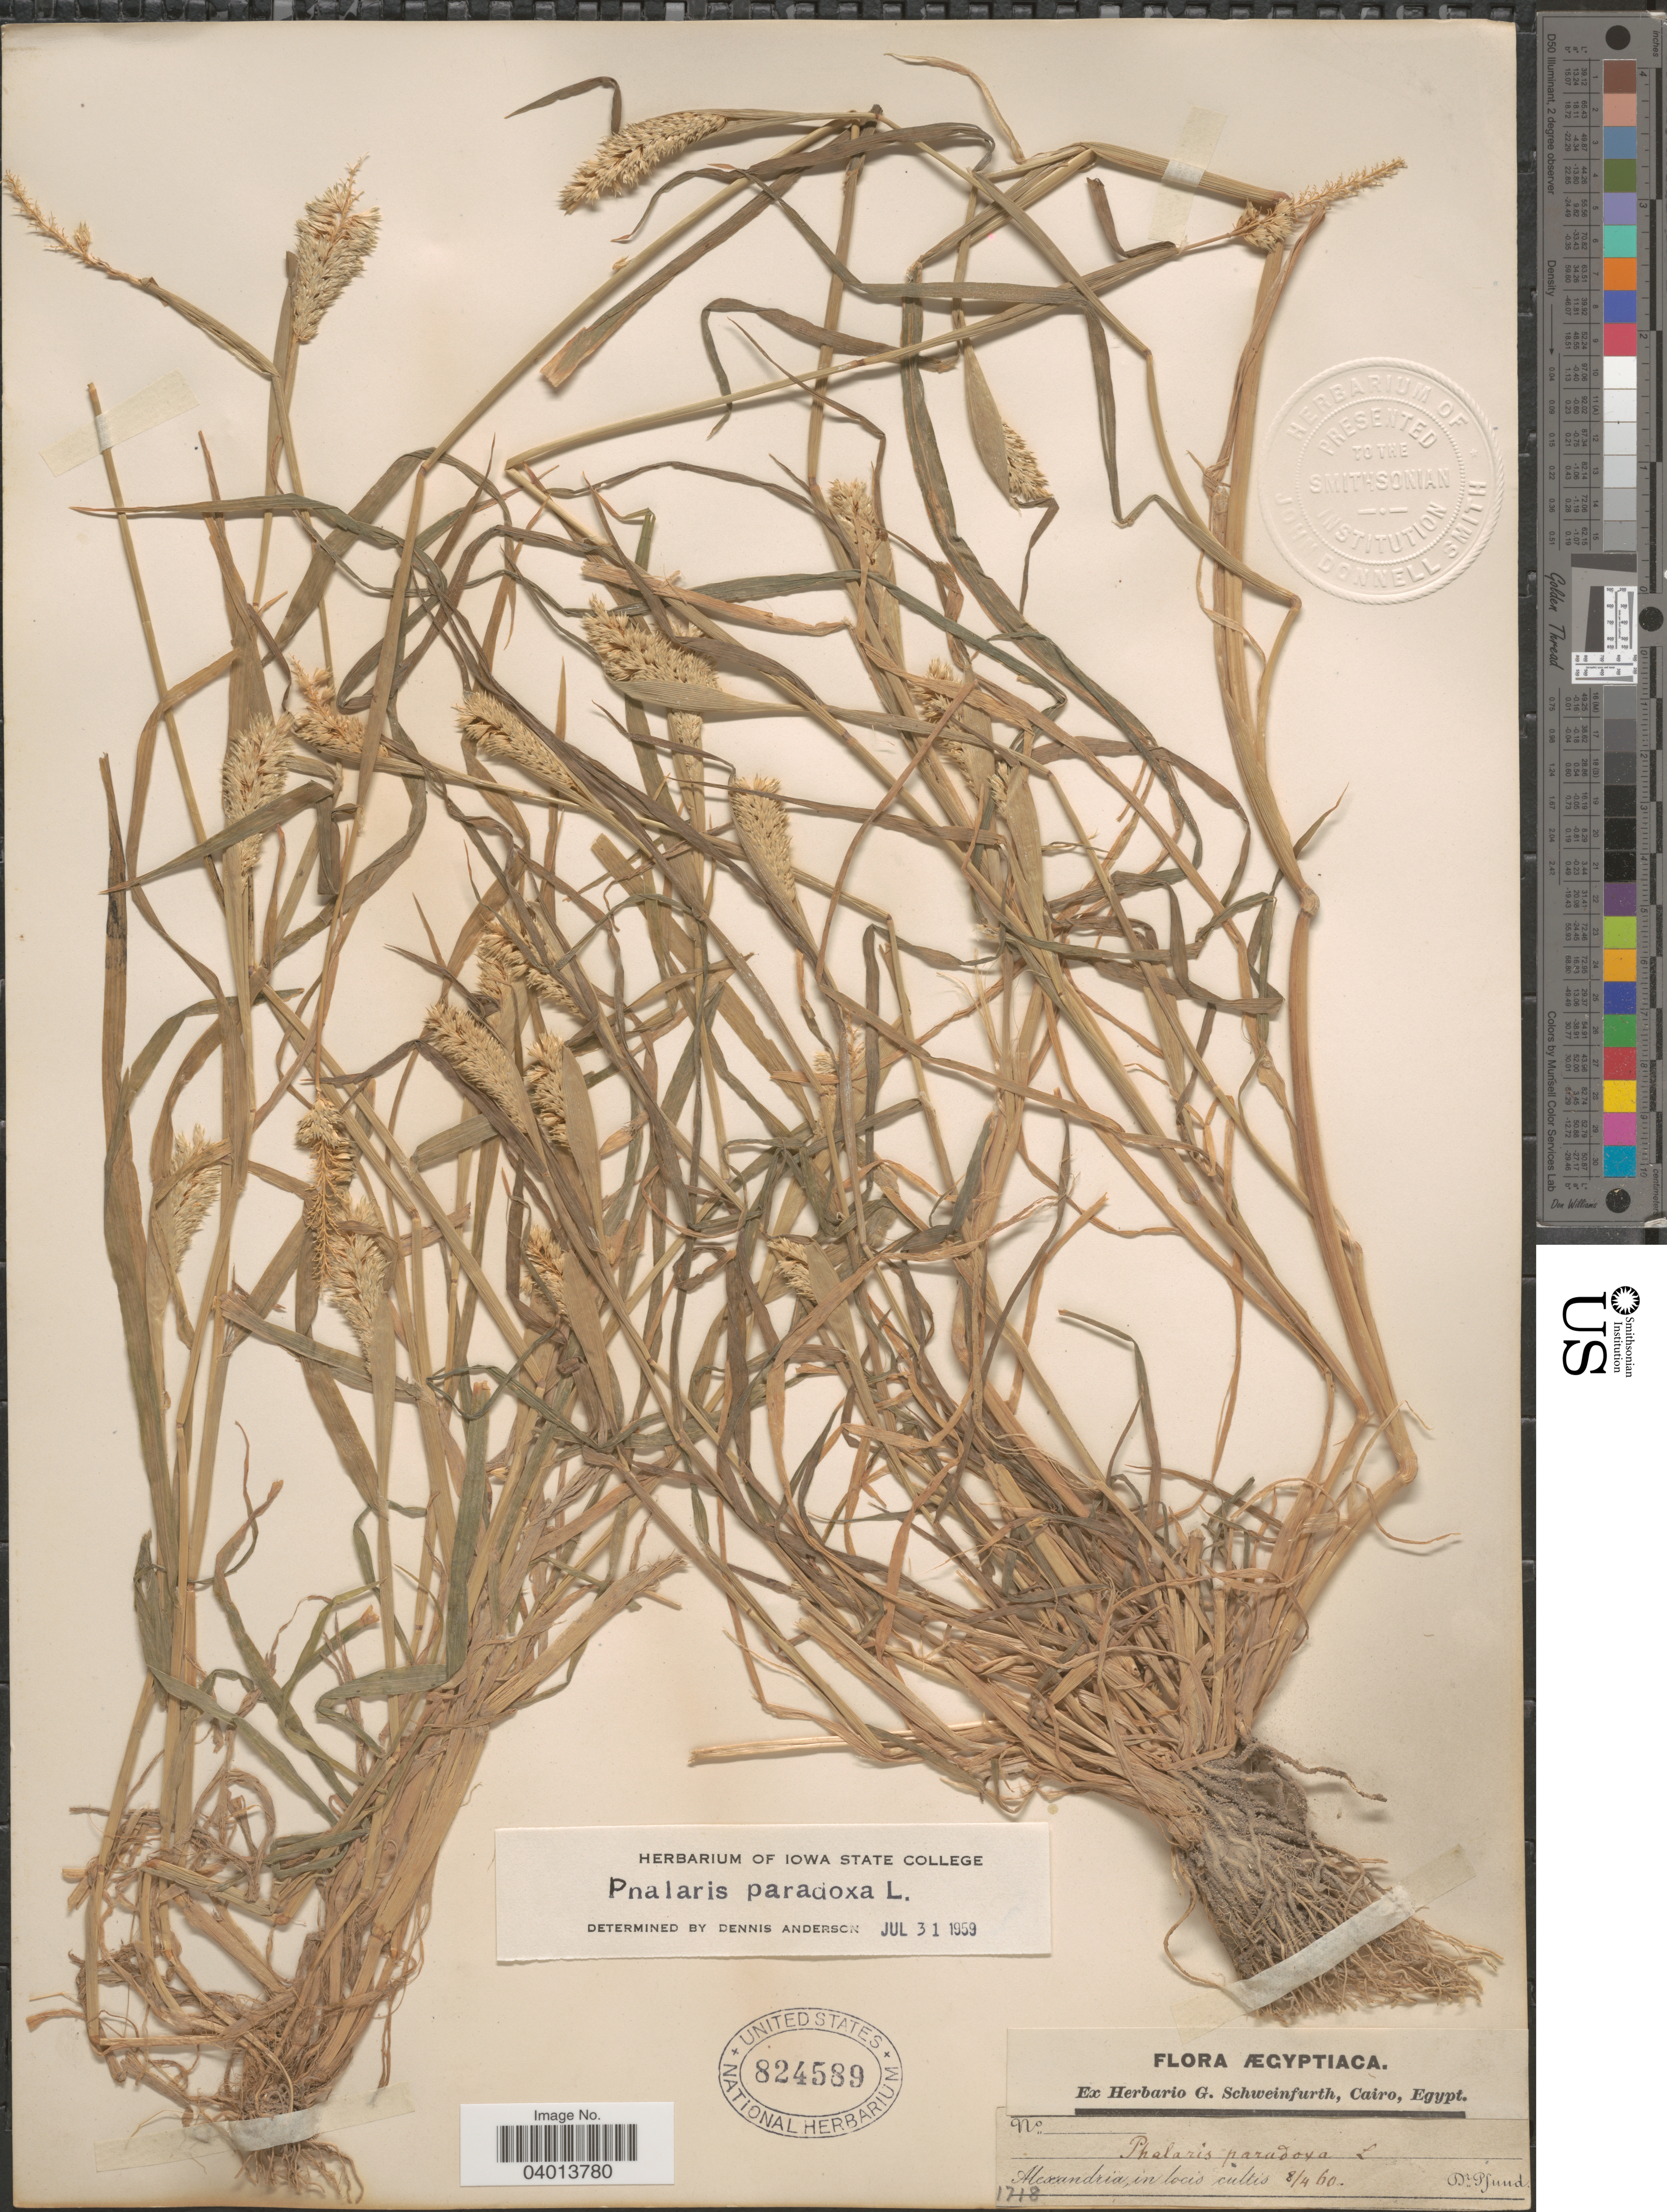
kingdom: Plantae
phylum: Tracheophyta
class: Liliopsida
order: Poales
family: Poaceae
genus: Phalaris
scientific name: Phalaris paradoxa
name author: L.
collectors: -. Pfund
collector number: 1718?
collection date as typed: Transcribed d/m/y: 8/4/60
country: Egypt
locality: Ægyptiaca. Alexandria, in locis cultis.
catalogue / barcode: US 824589